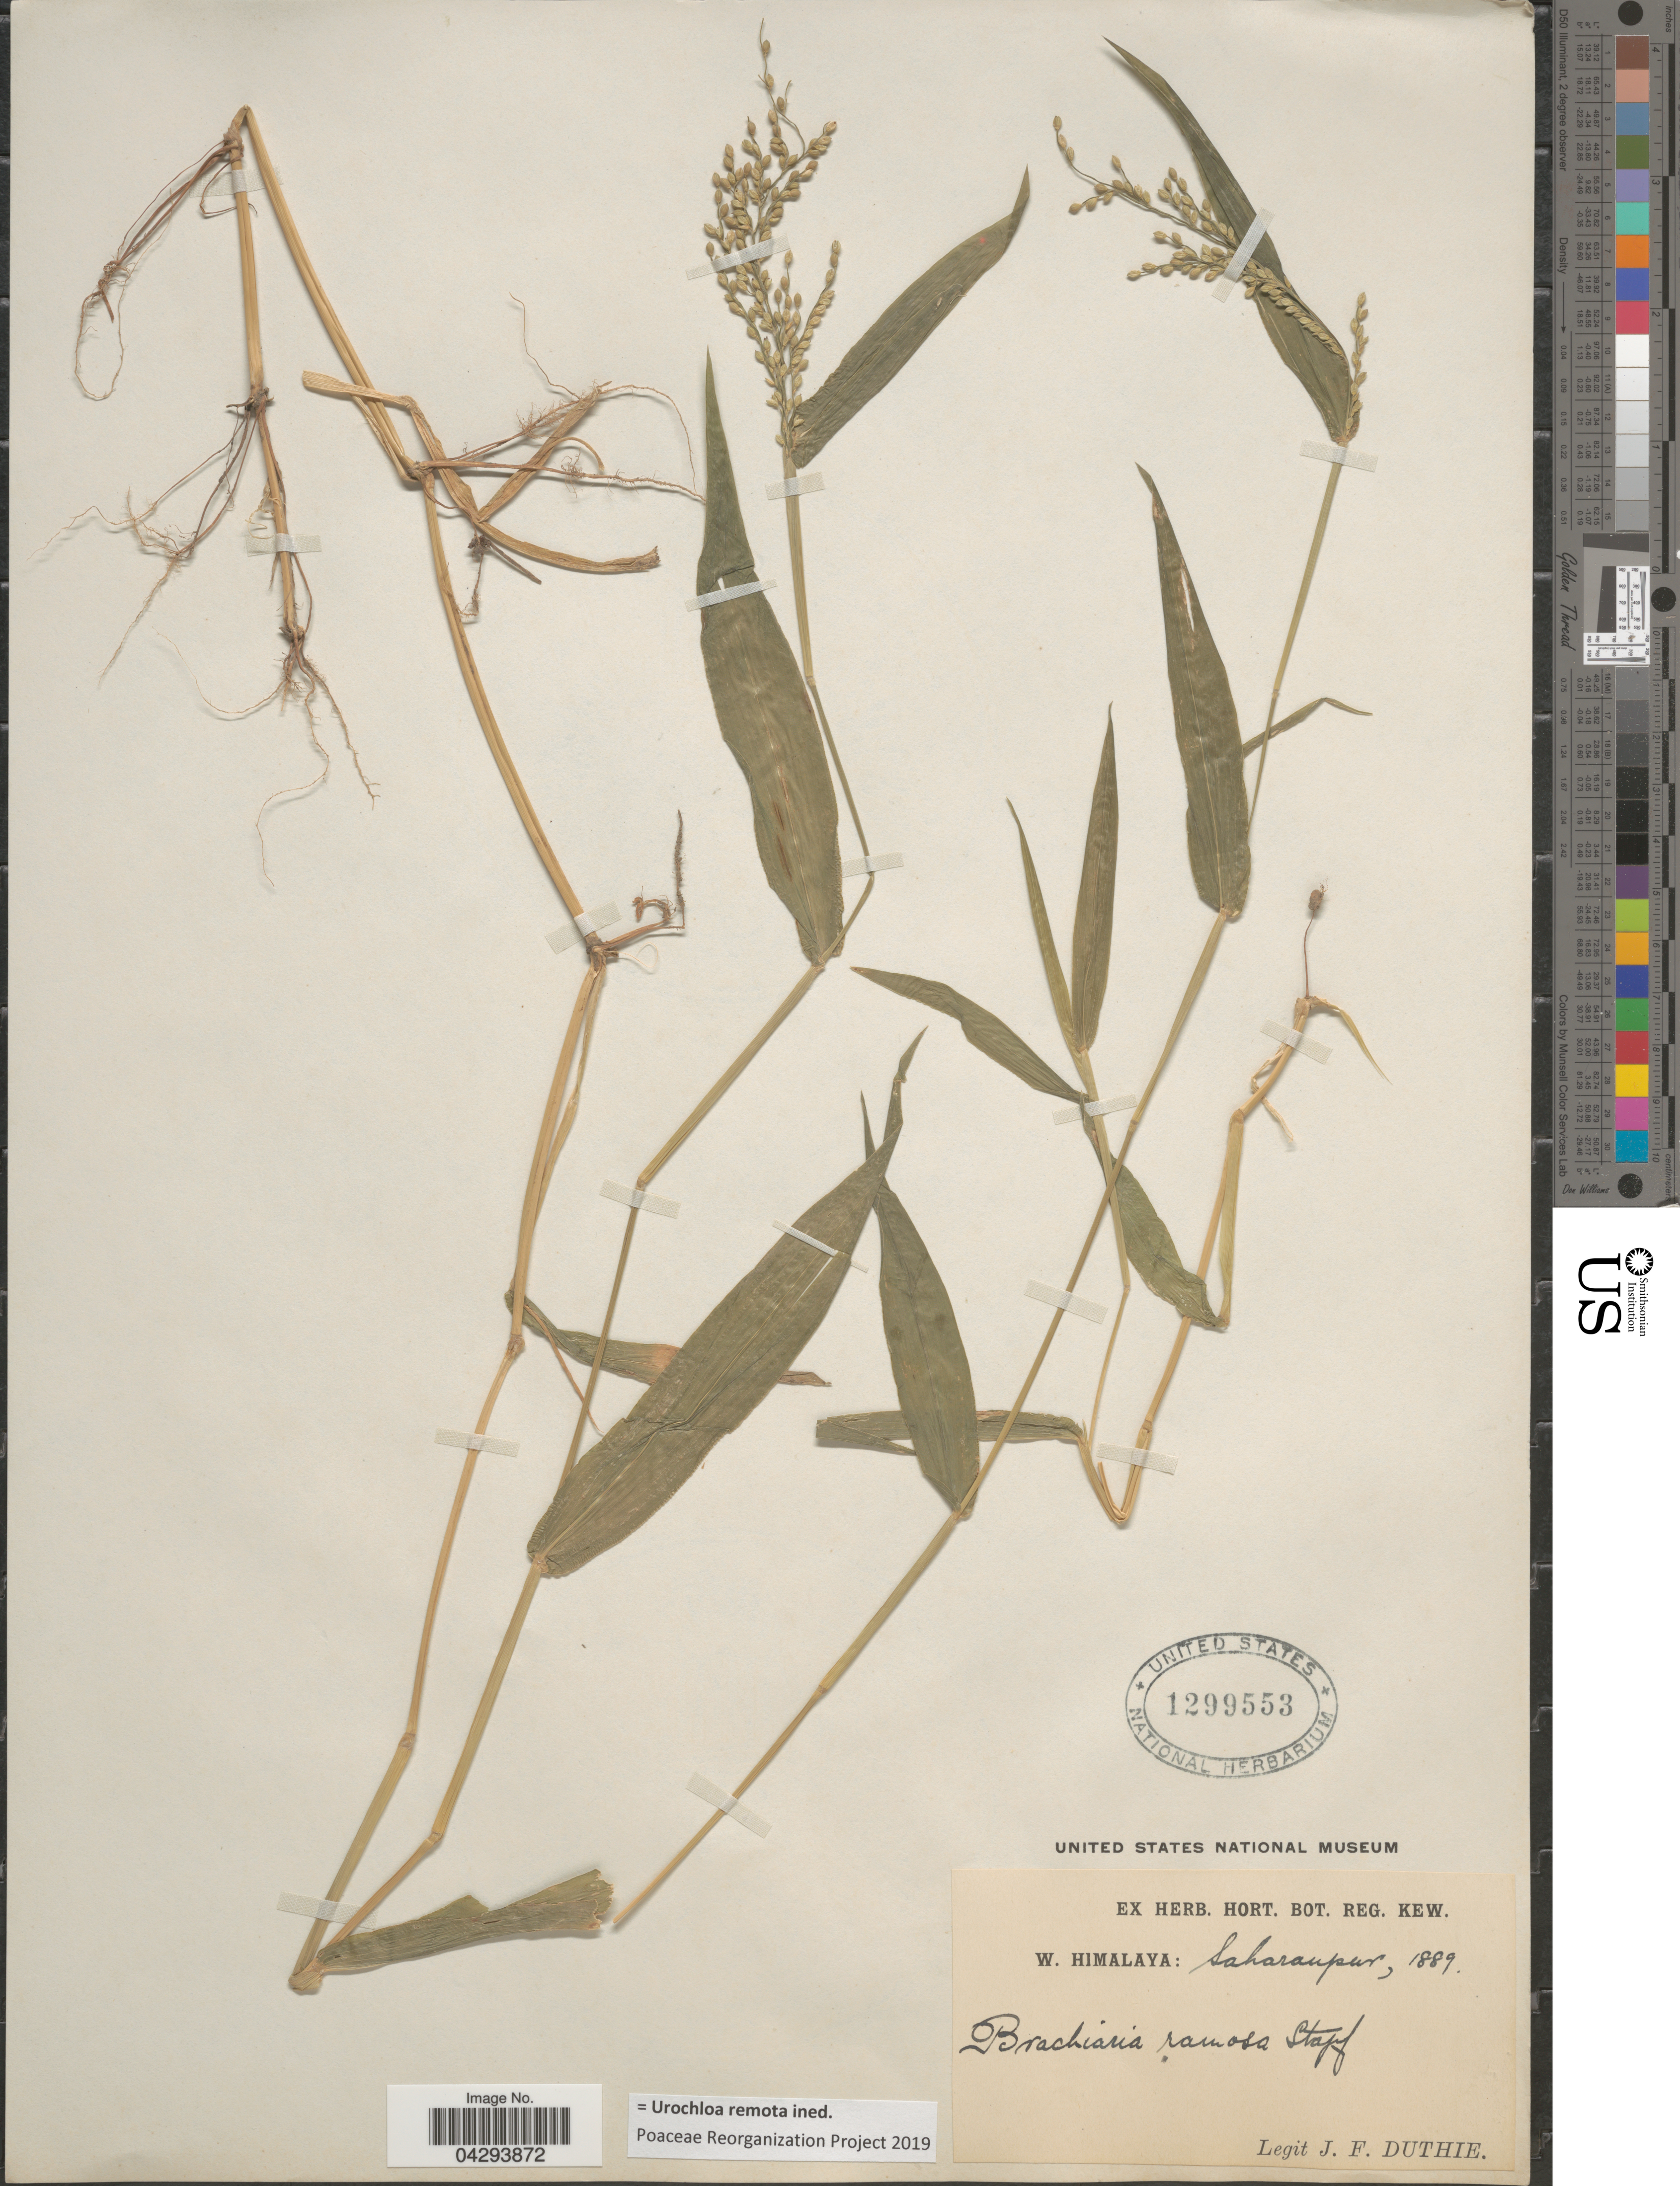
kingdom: Plantae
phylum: Tracheophyta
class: Liliopsida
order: Poales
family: Poaceae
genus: Urochloa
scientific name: Urochloa remota ined.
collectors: J. F. Duthie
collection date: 1889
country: India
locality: W. Himalaya: Saharanpur.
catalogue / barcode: US 1299553